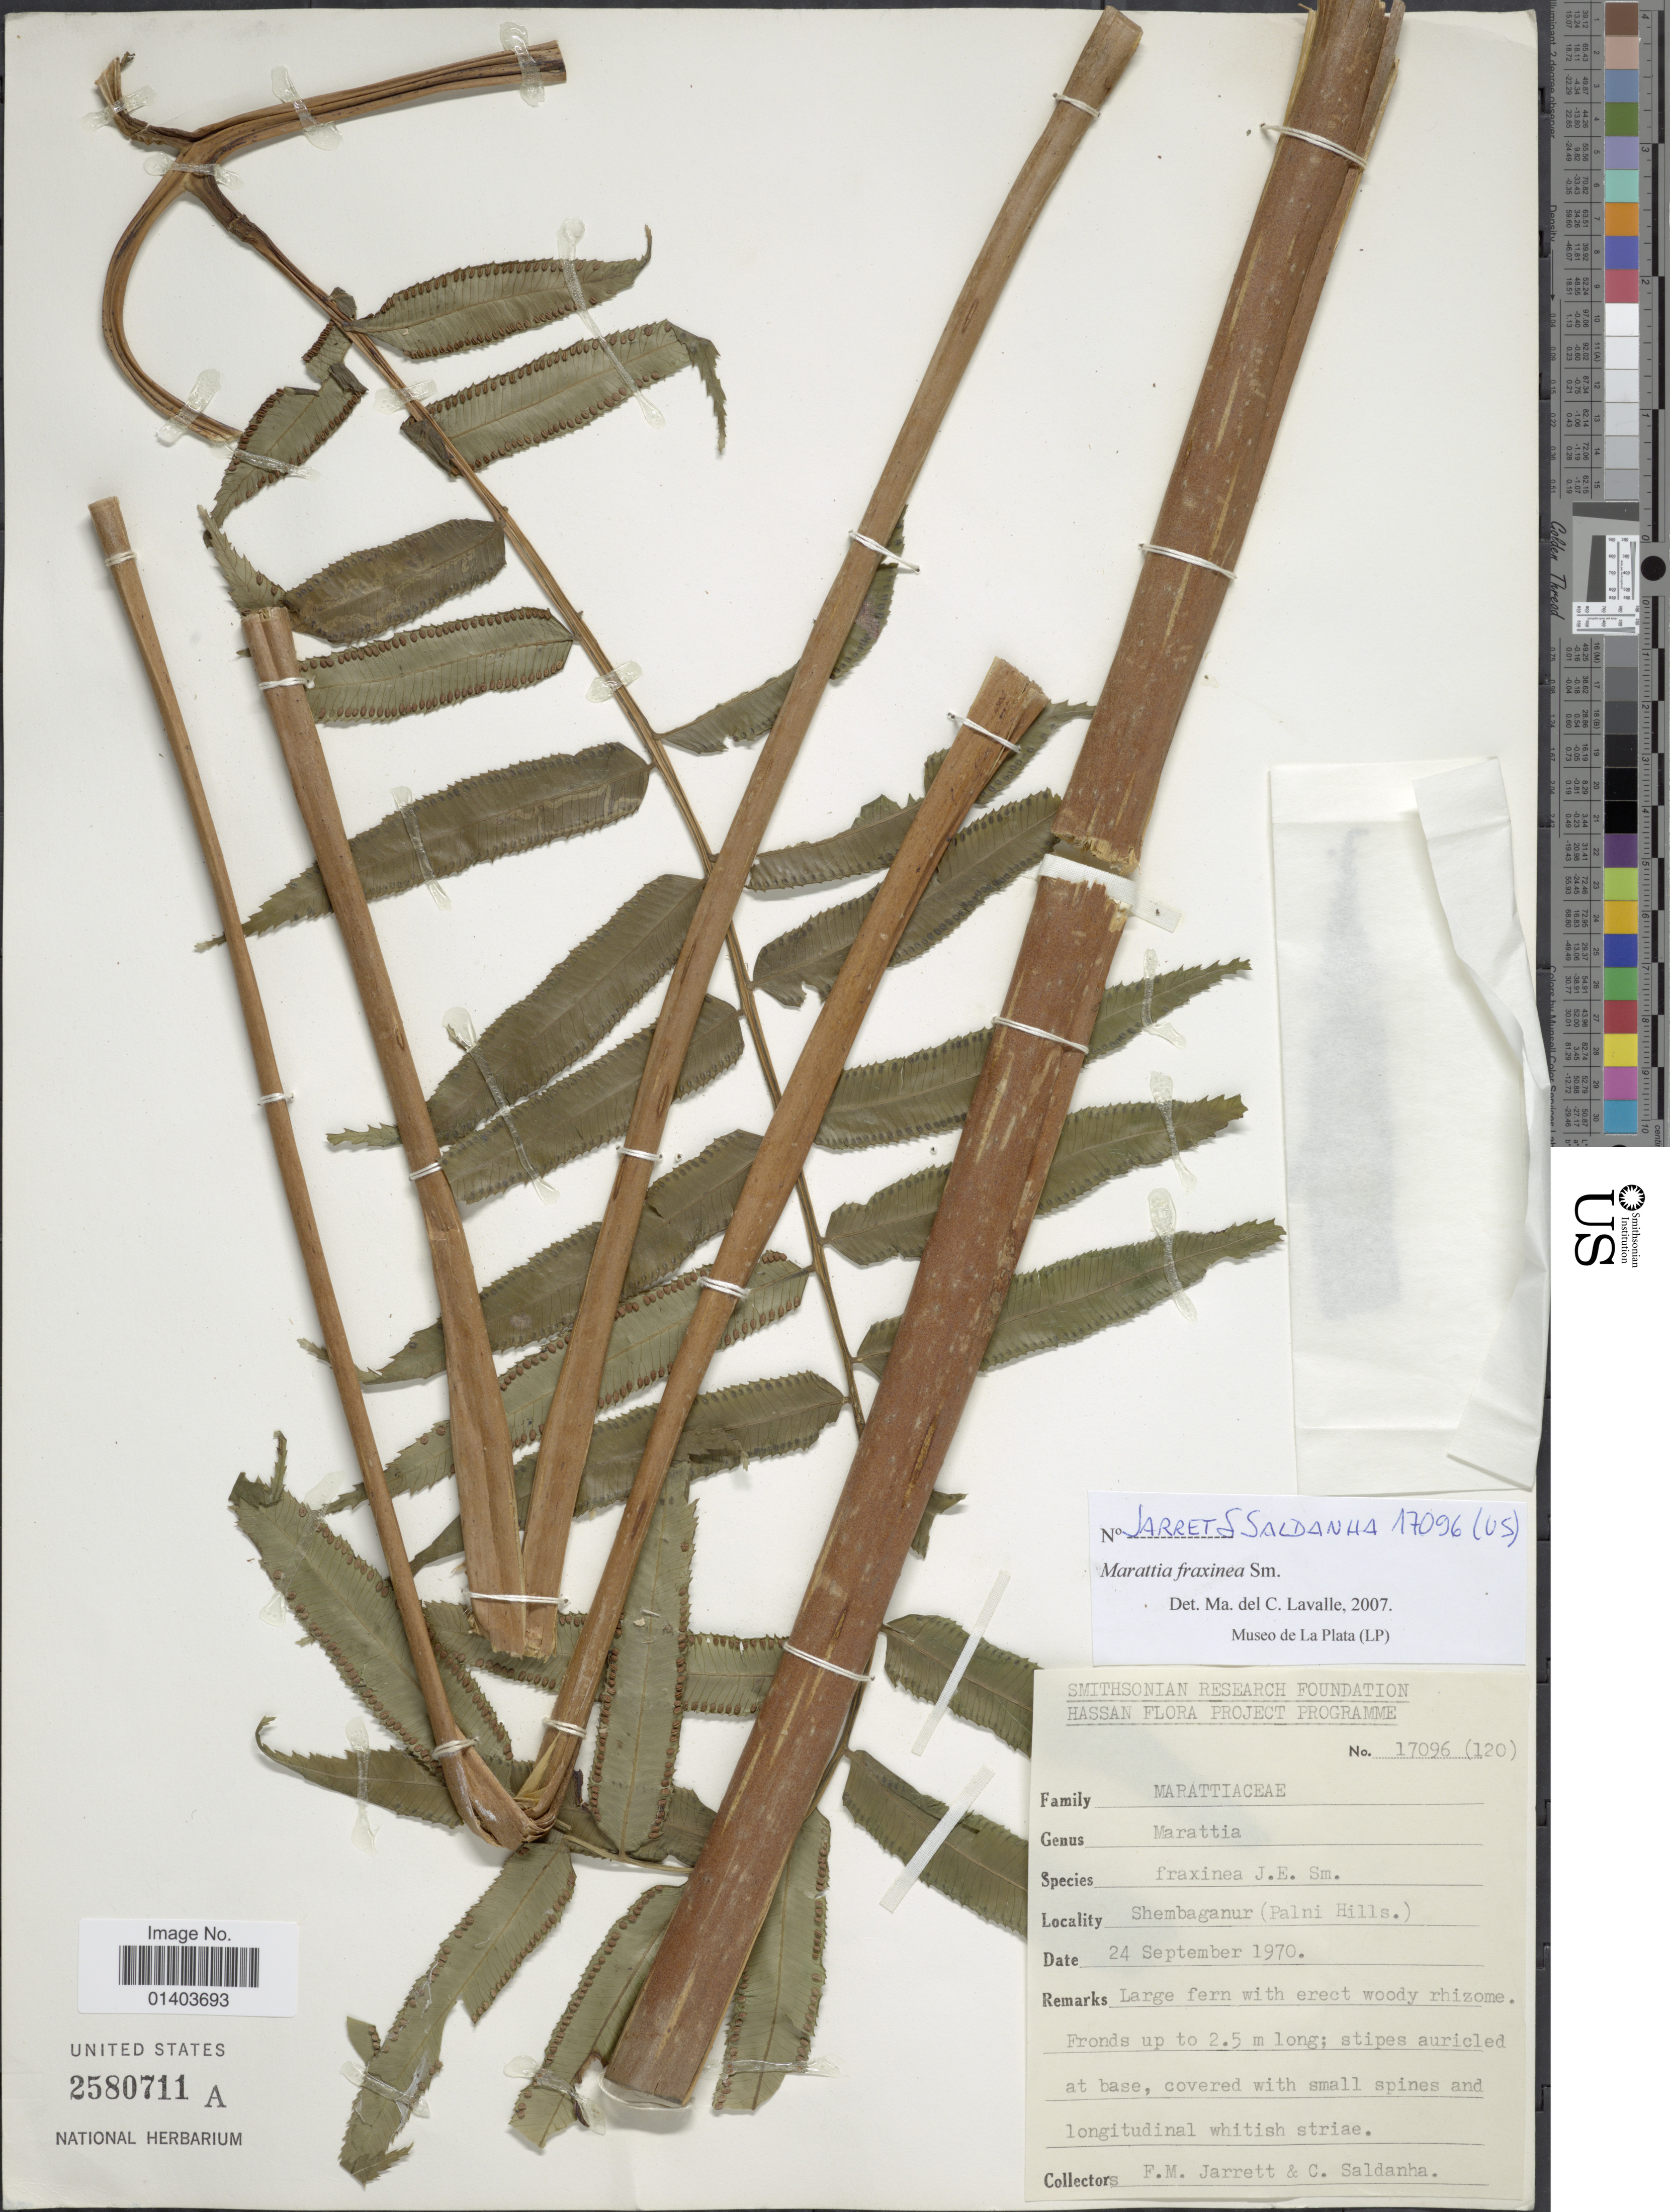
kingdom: Plantae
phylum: Tracheophyta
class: Polypodiopsida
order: Marattiales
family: Marattiaceae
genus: Ptisana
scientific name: Ptisana fraxinea var. fraxinea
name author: (Sm.) Murdock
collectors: F. M. Jarrett & C. Saldanha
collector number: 17096 (120)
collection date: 1970-09-24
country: India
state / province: Tamil Nadu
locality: Hassan, Shembaganur (Palni Hills)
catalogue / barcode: US 2580711A